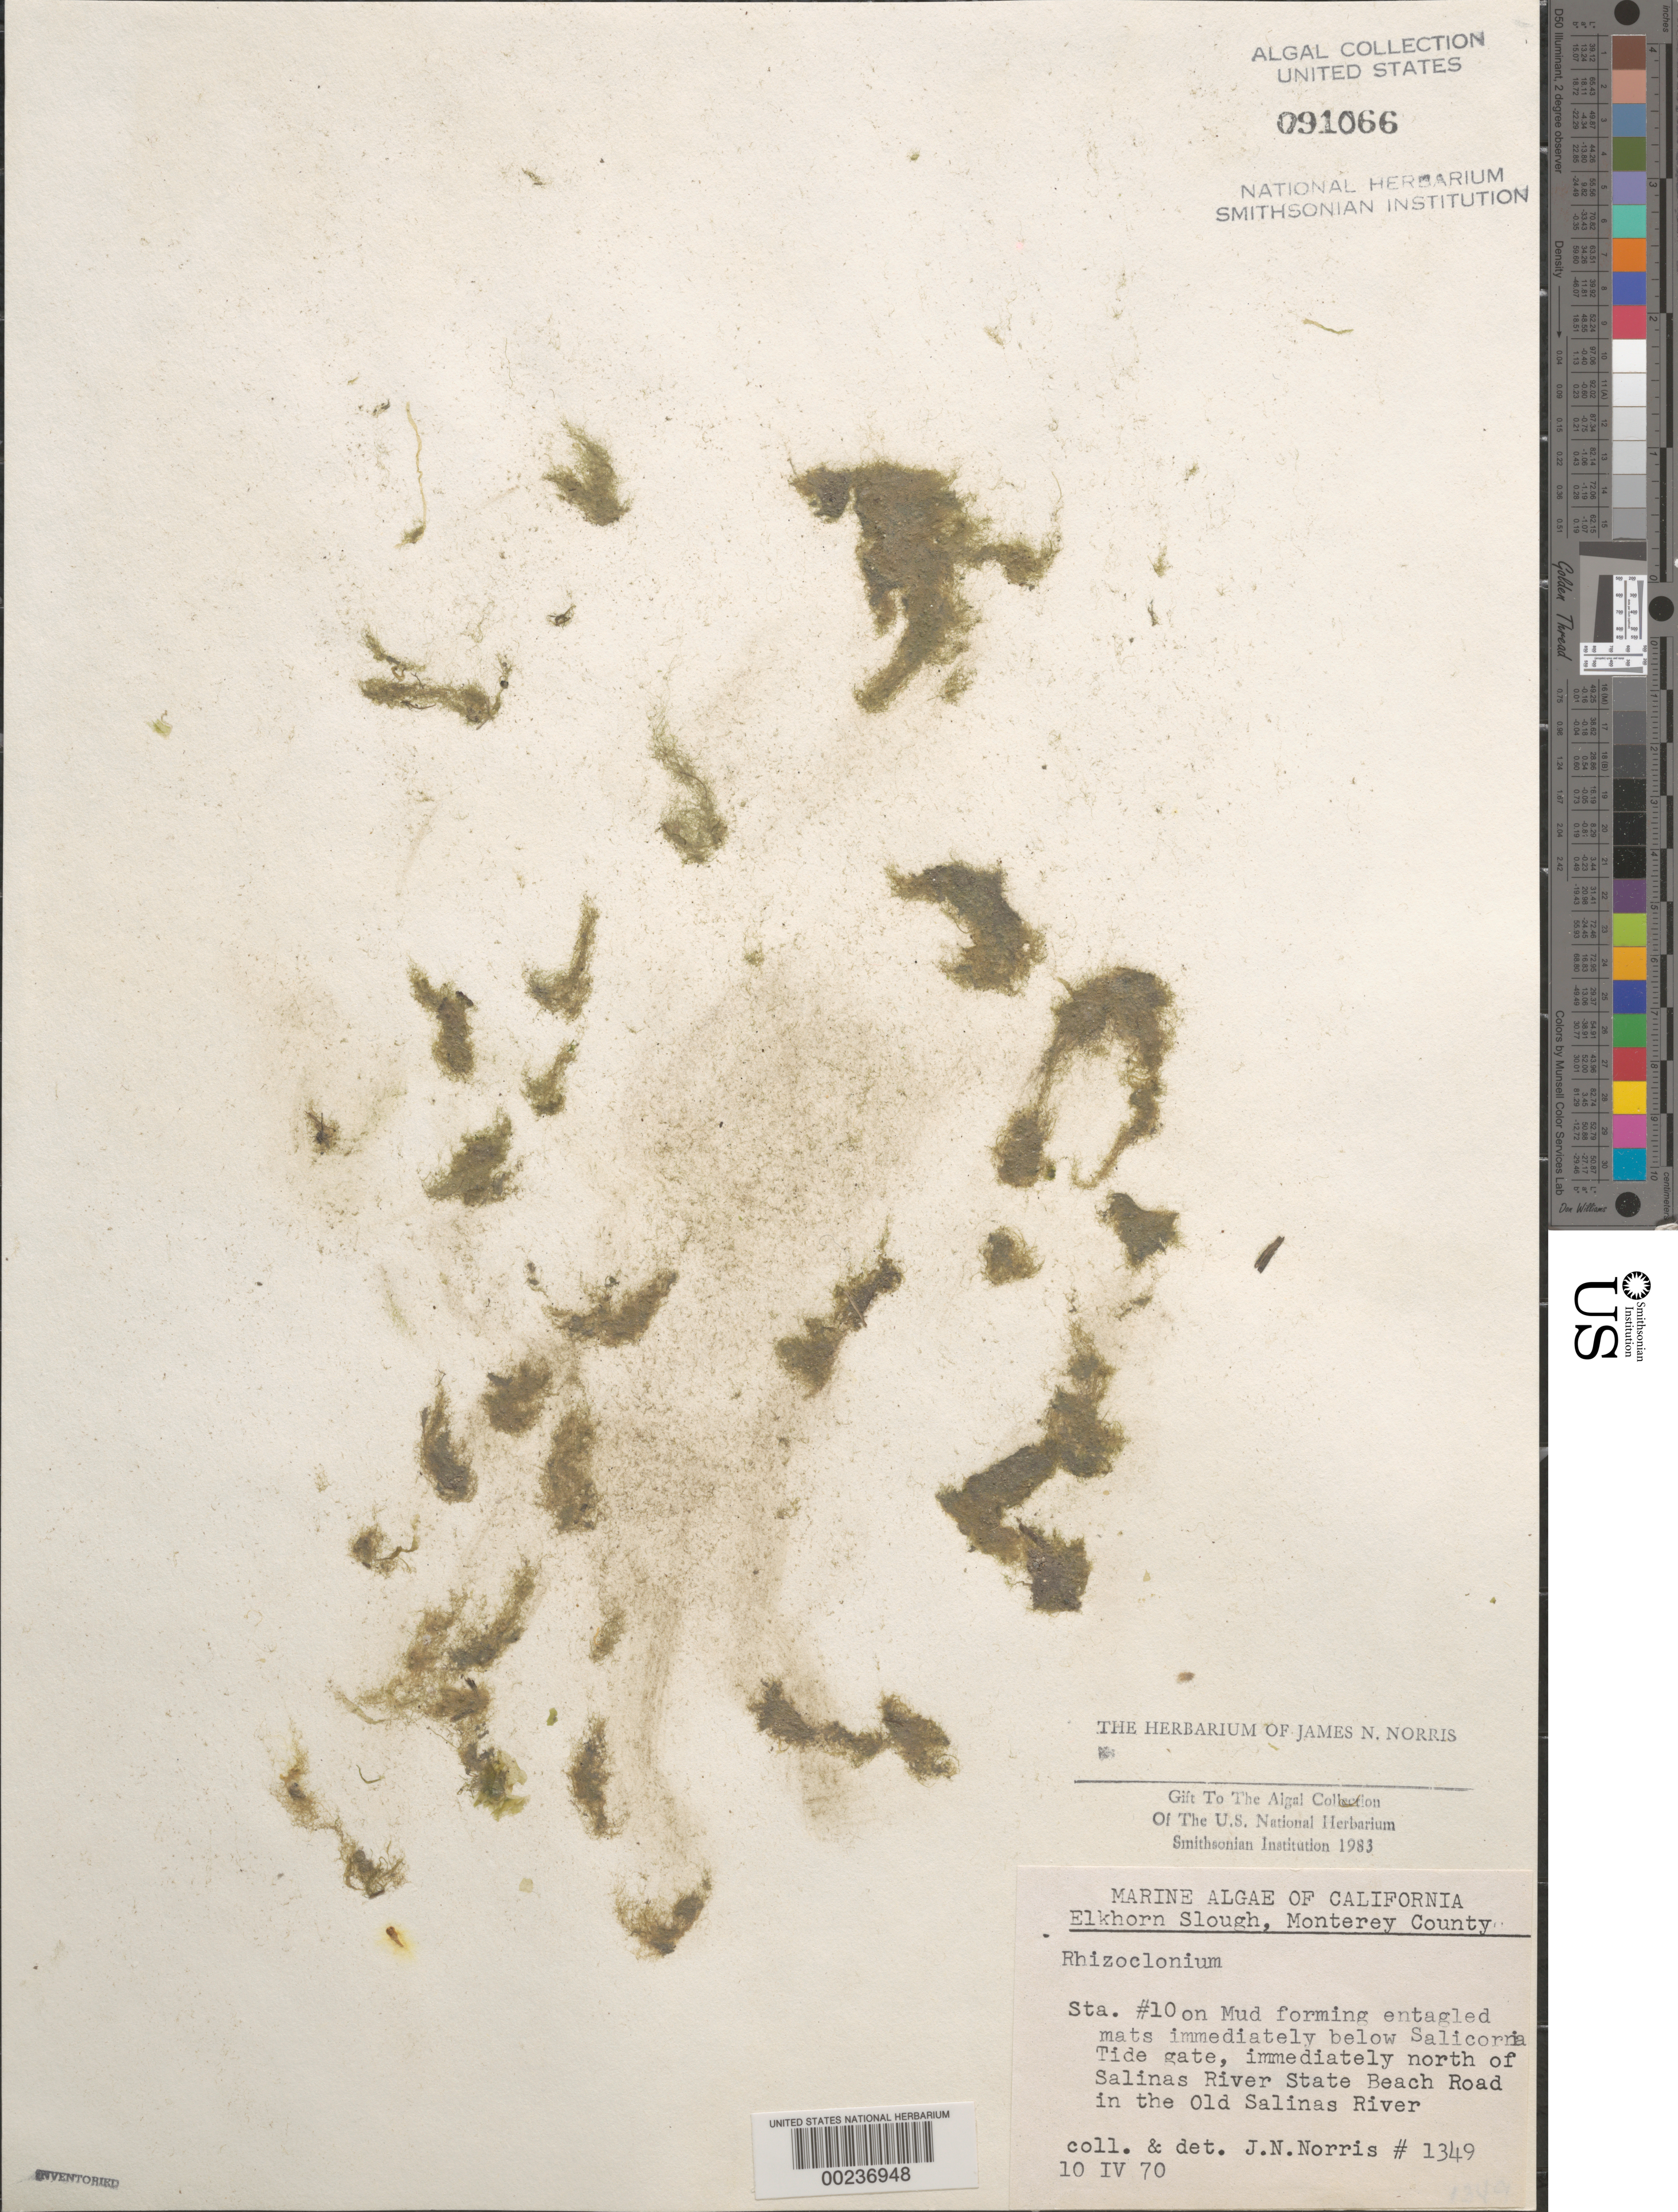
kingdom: Plantae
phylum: Chlorophyta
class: Ulvophyceae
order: Cladophorales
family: Cladophoraceae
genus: Rhizoclonium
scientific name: Rhizoclonium sp.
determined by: Norris, James N.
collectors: J. N. Norris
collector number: JN-1349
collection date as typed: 10 Apr 1970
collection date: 1970-04-10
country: United States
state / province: California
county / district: Monterey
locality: Old Salinas River, Elkhorn Slough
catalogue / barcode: US 91066